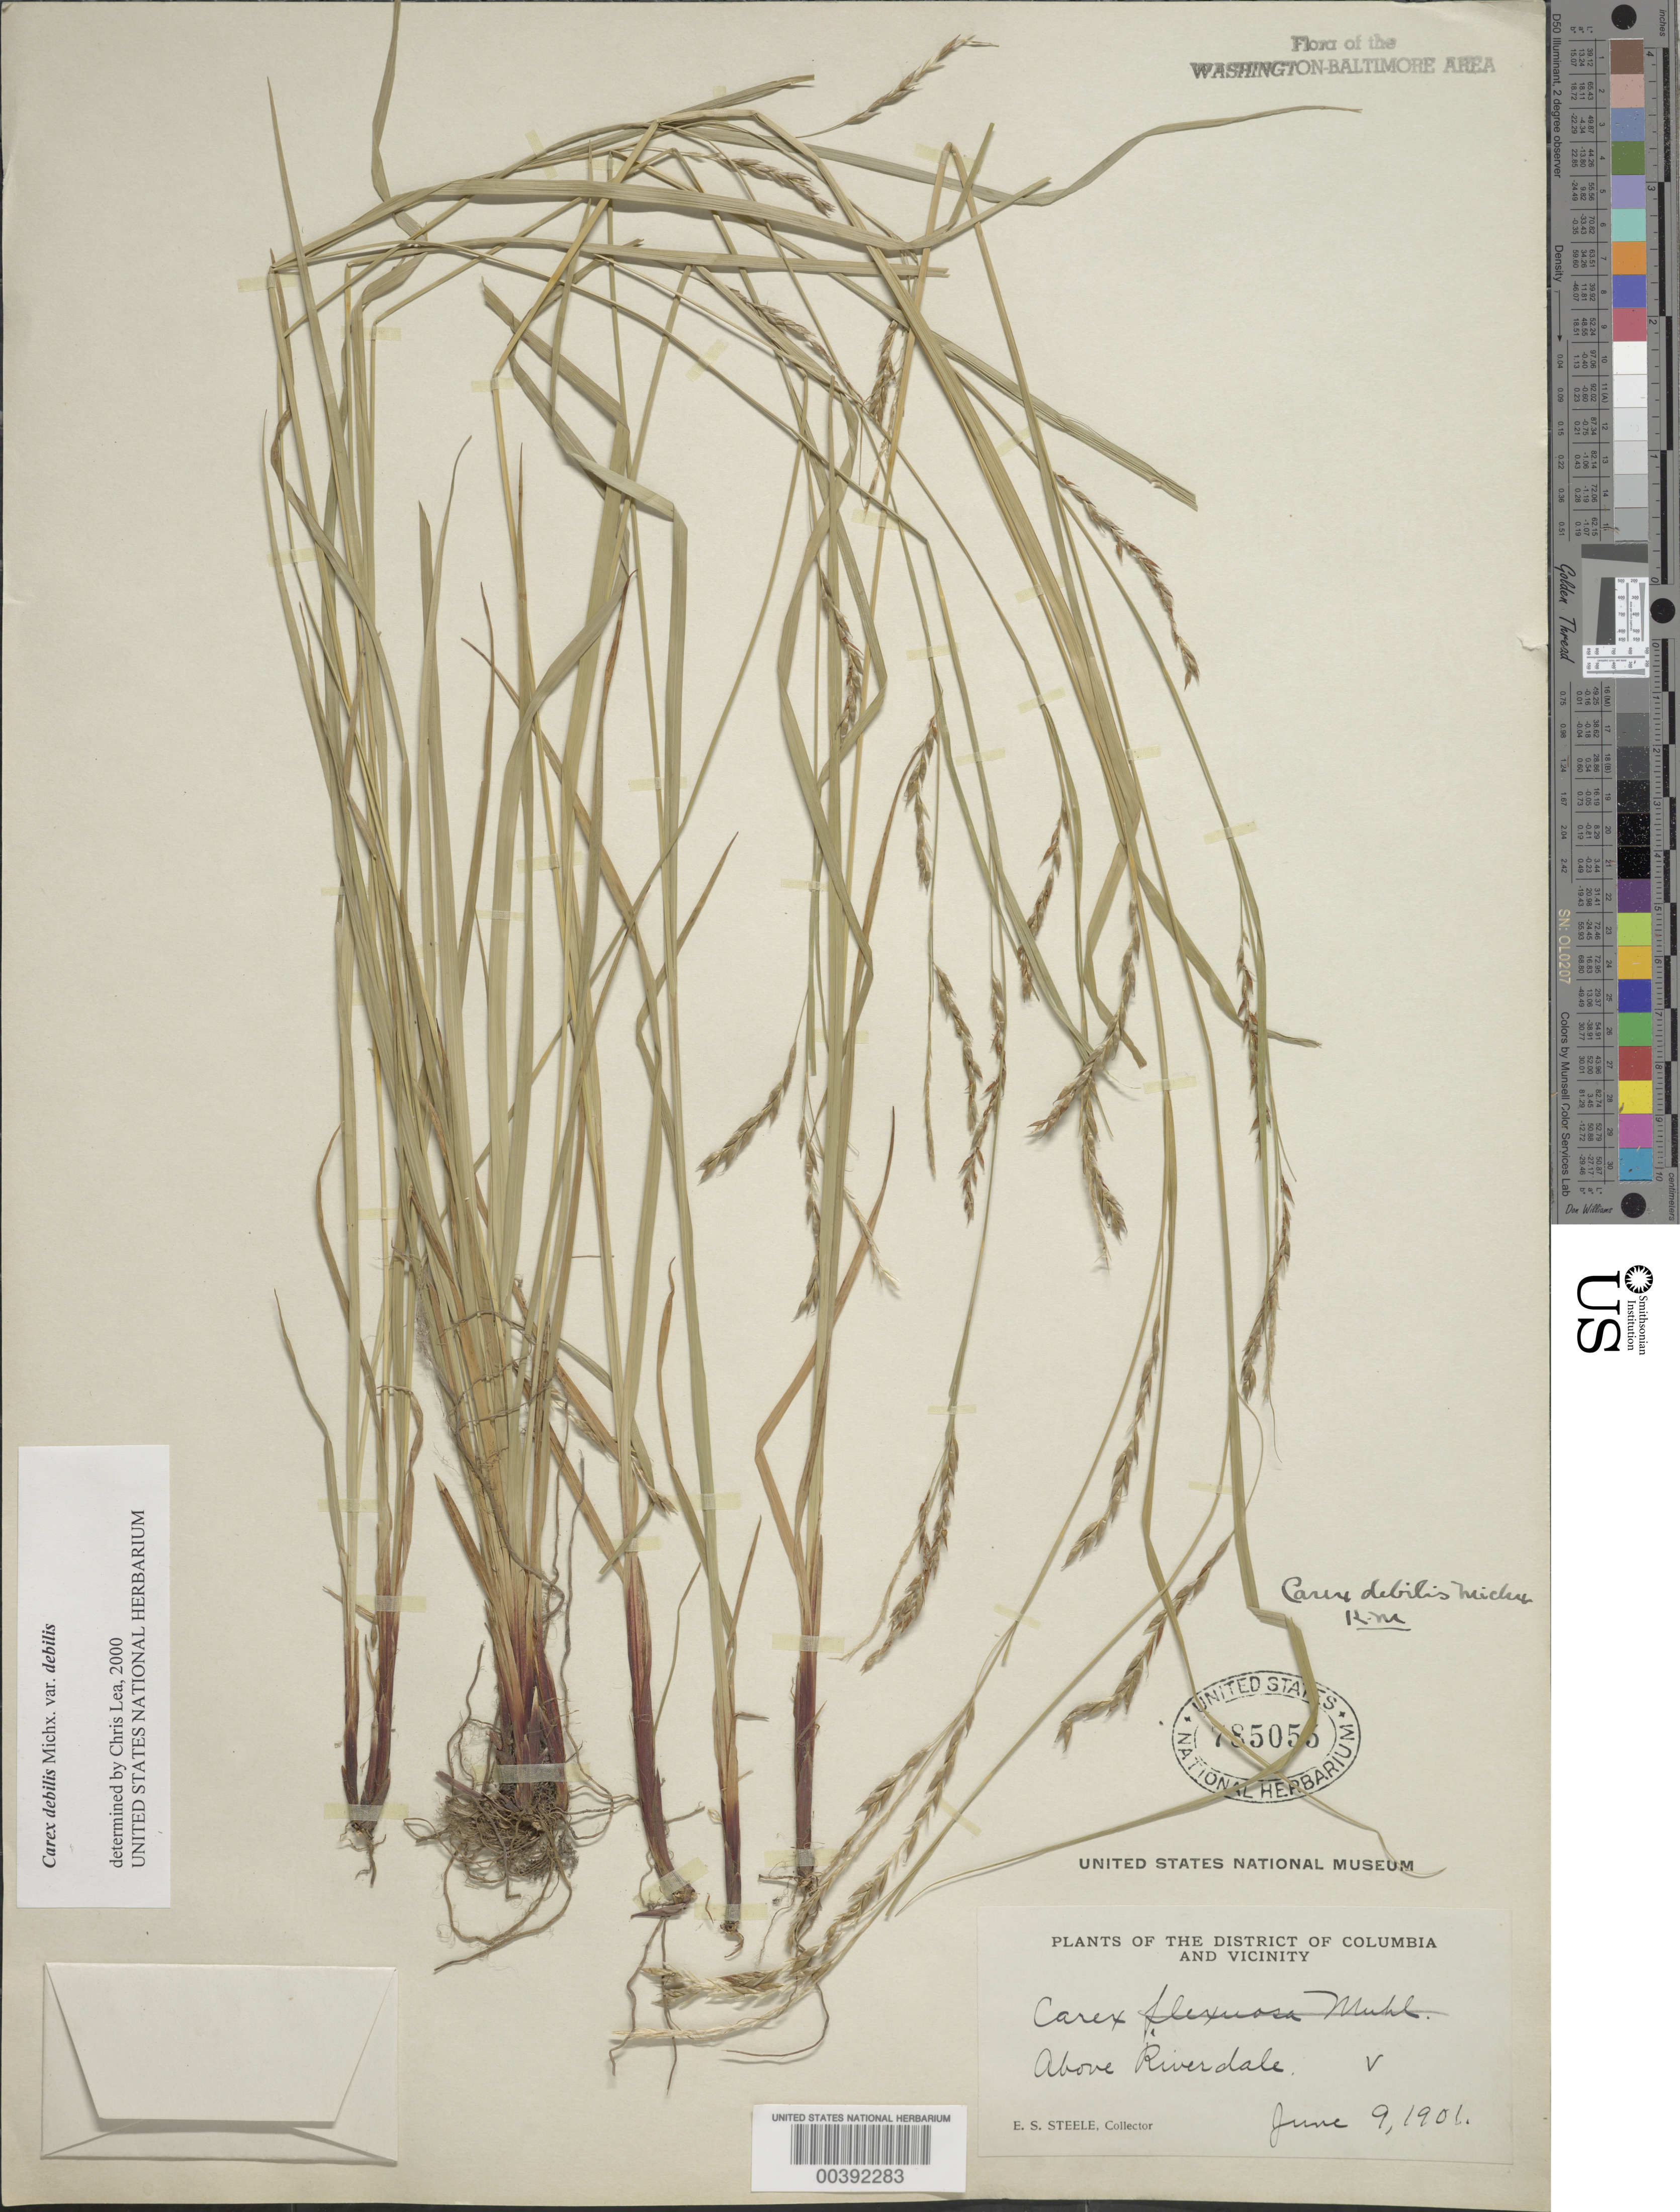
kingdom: Plantae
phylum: Tracheophyta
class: Liliopsida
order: Poales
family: Cyperaceae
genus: Carex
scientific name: Carex debilis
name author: Michx.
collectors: E. Steele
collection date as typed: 09 Jun 1901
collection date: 1901-06-09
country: United States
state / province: Maryland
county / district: Prince George's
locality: Above Riverdale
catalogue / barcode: US 785055